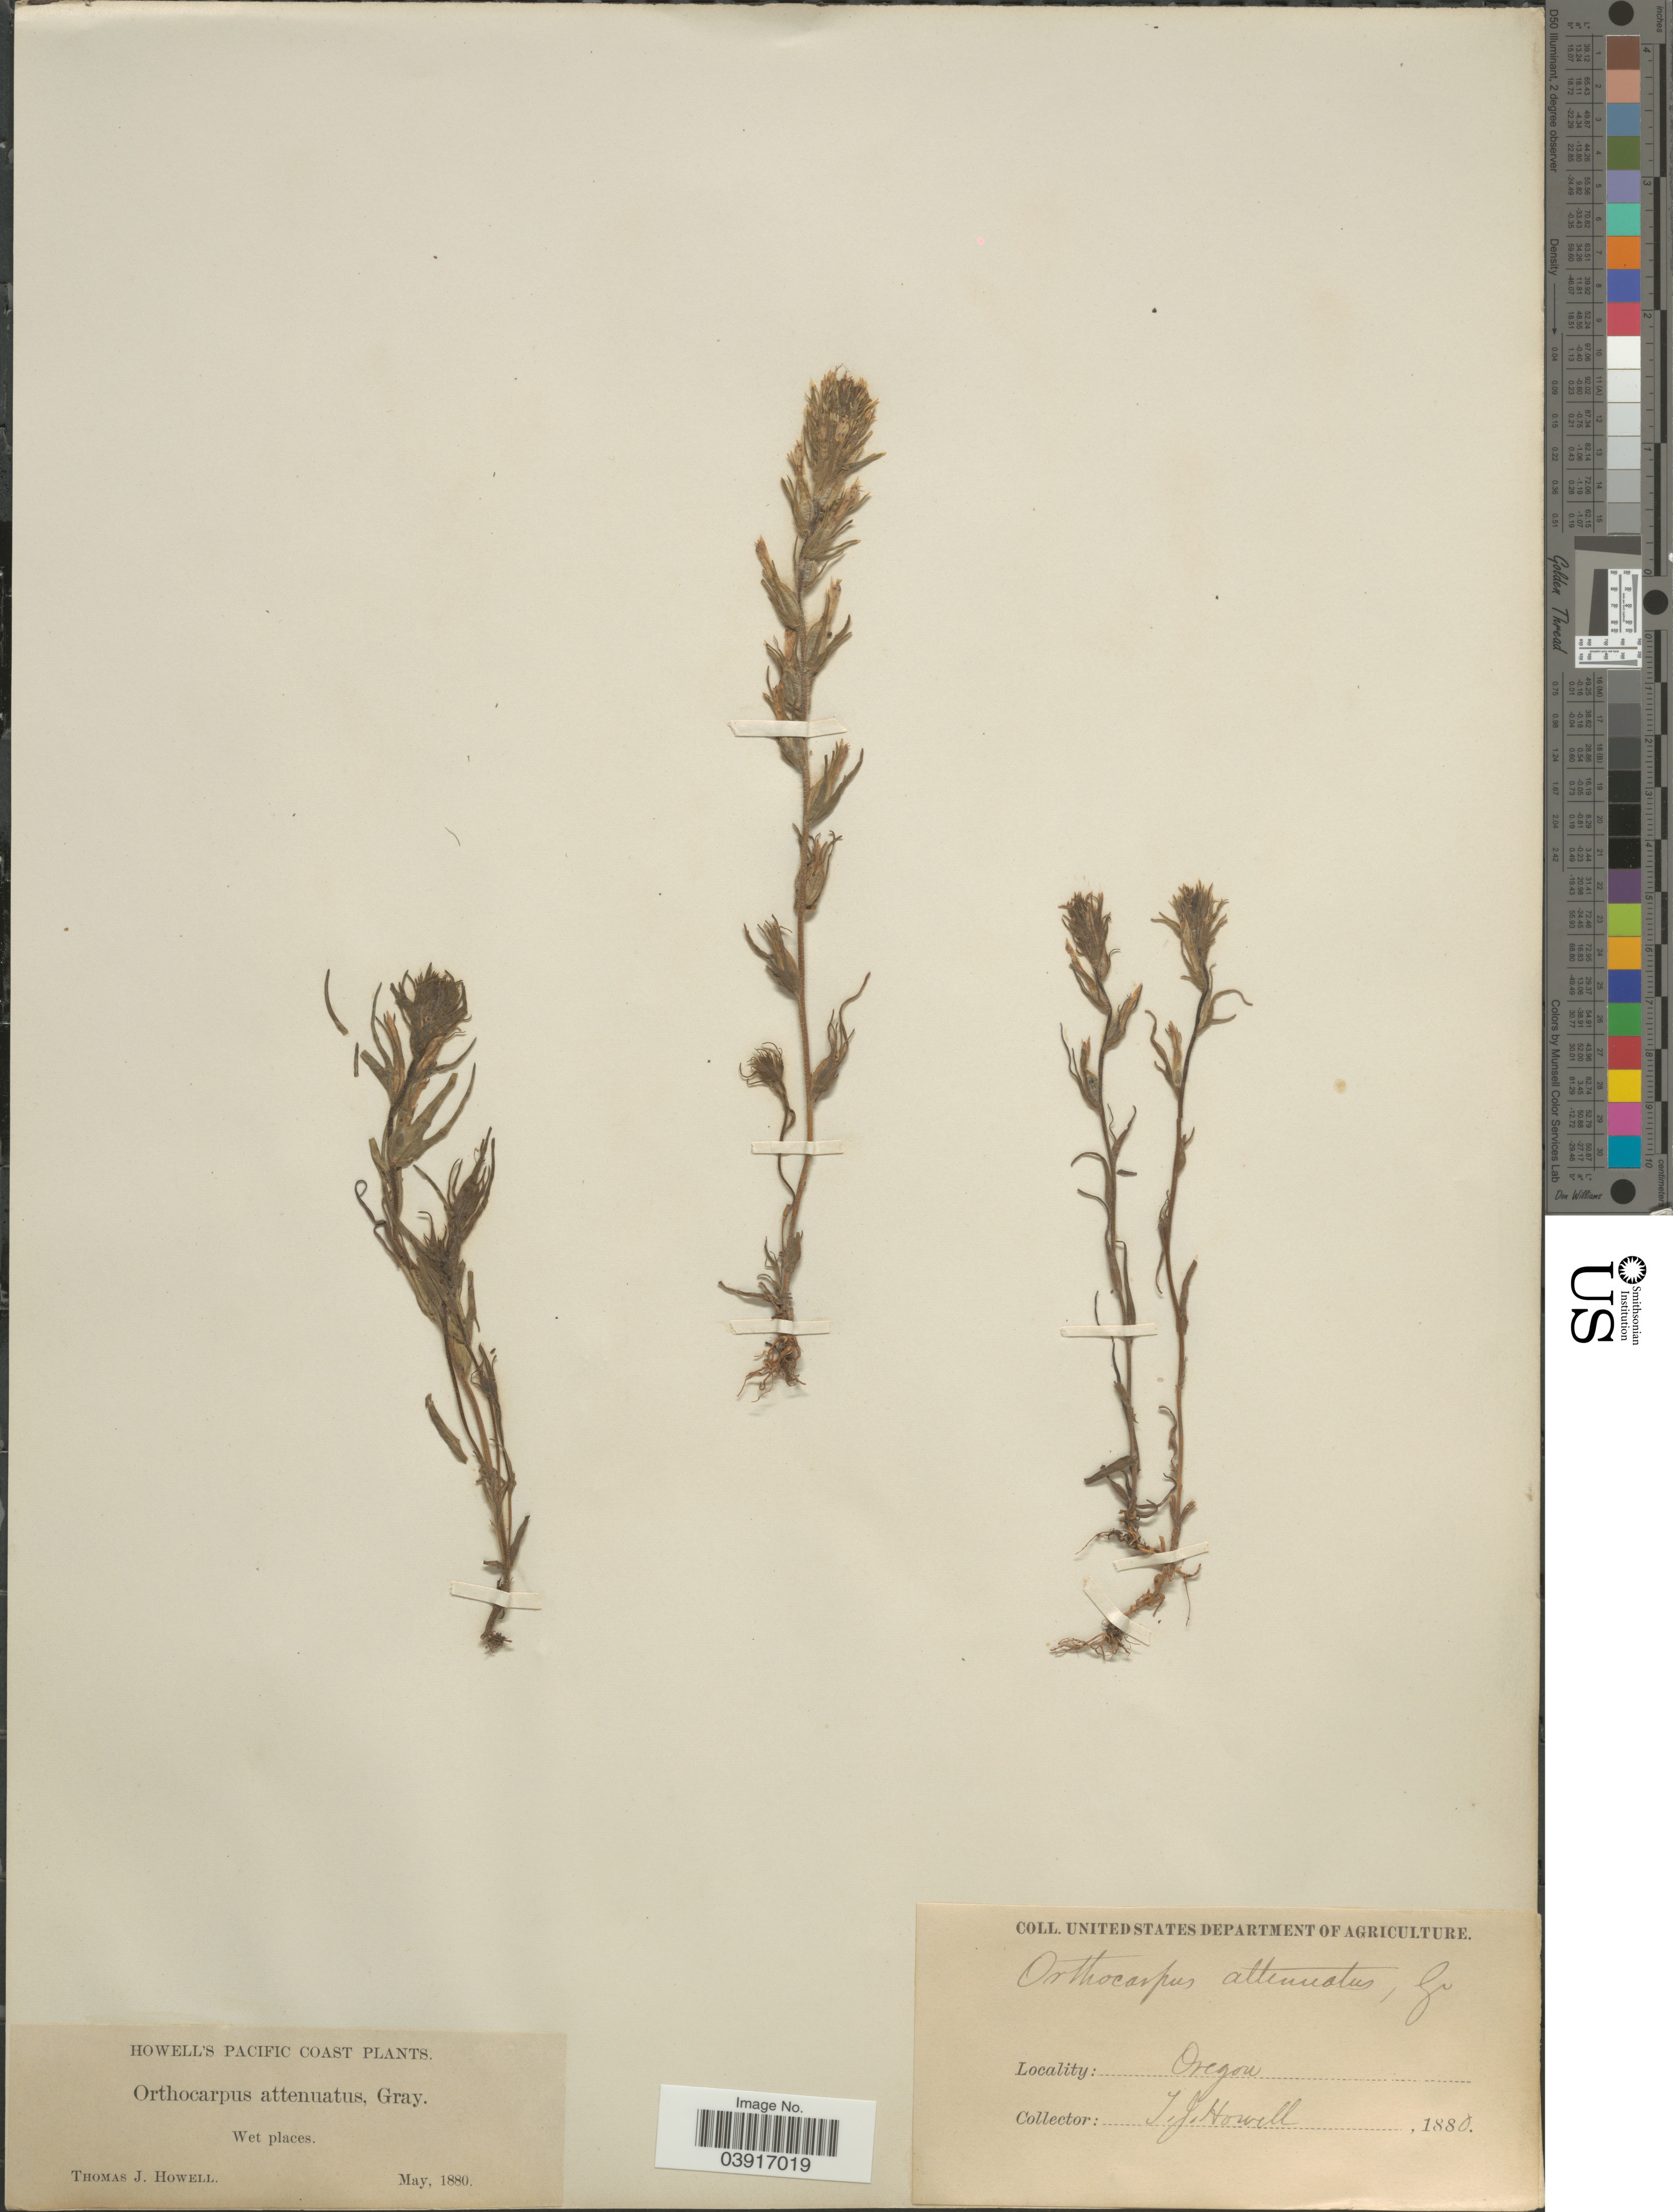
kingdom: Plantae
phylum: Tracheophyta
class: Magnoliopsida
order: Lamiales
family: Orobanchaceae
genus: Orthocarpus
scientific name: Orthocarpus attenuatus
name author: A. Gray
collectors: T. J. Howell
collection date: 1880-05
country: United States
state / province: Oregon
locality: Pacific Coast. Wet places.